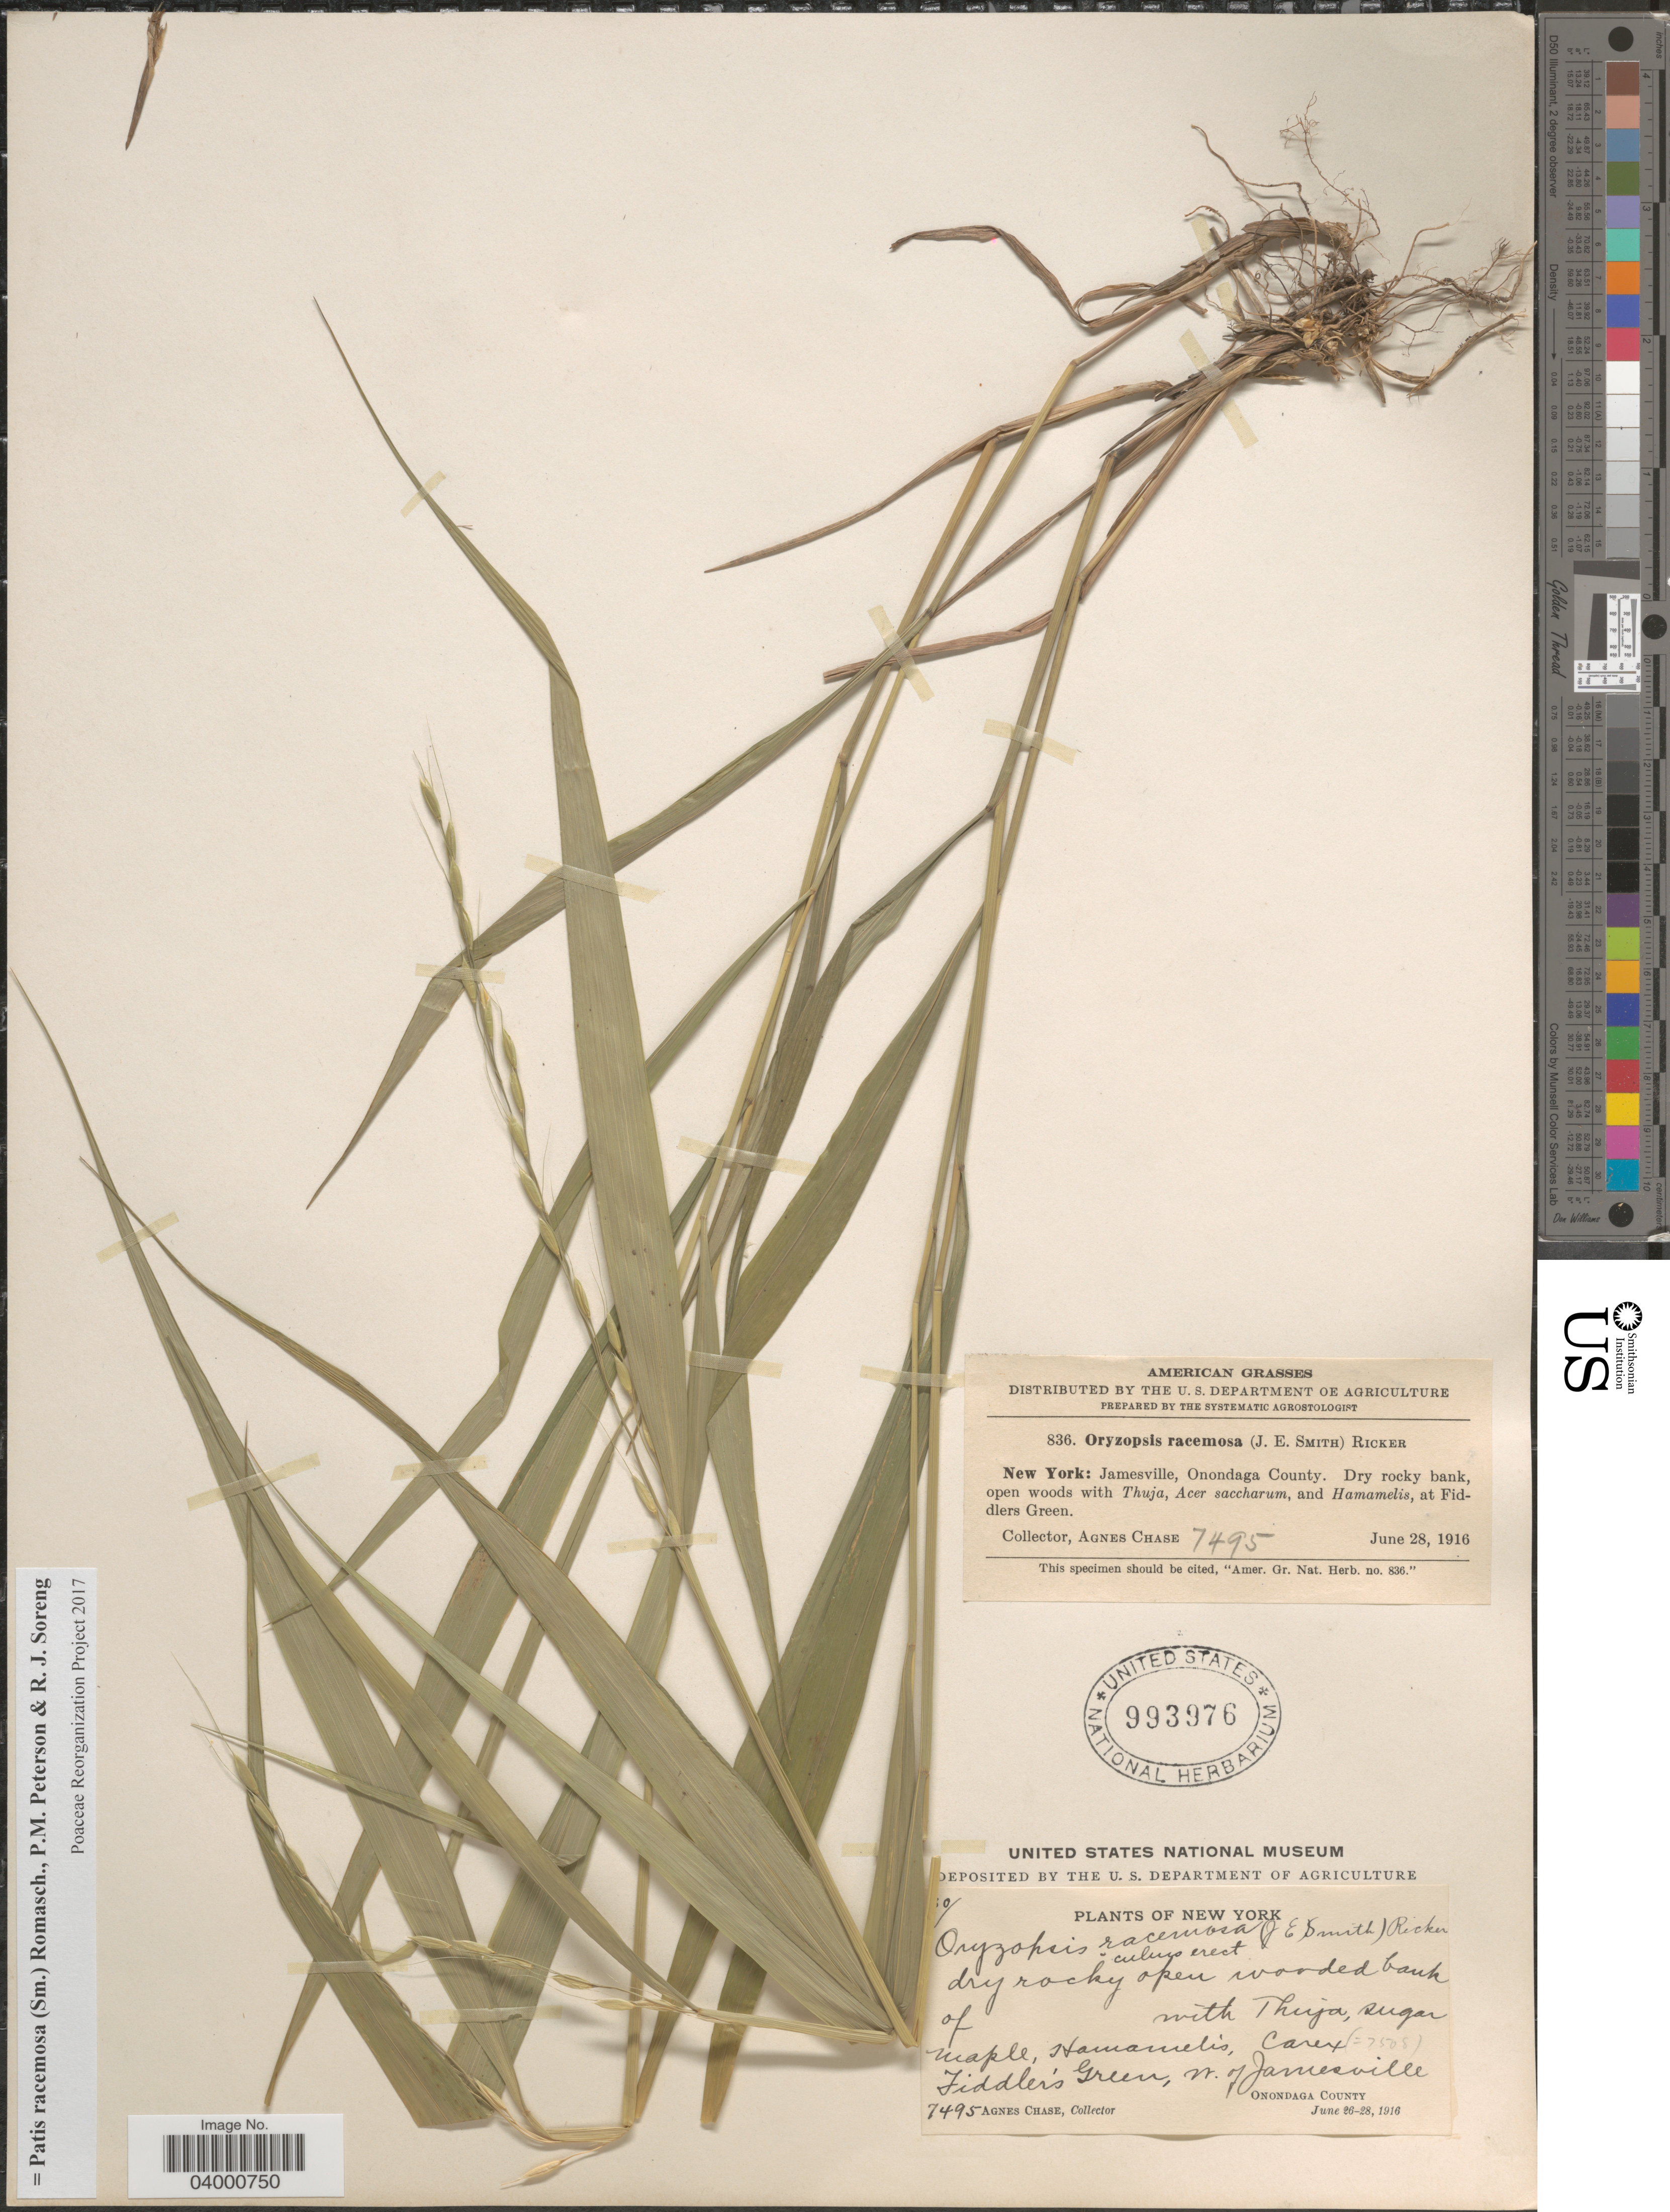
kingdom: Plantae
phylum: Tracheophyta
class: Liliopsida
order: Poales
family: Poaceae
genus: Patis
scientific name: Patis racemosa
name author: (Sm.) Romasch. et al.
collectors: A. Chase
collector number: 7495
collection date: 1916-06-28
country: United States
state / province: New York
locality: Jamesville, Onondaga County. At Fiddlers Green. Fiddler's Green, W. of Jamesville. Onondaga County.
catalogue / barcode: US 993976